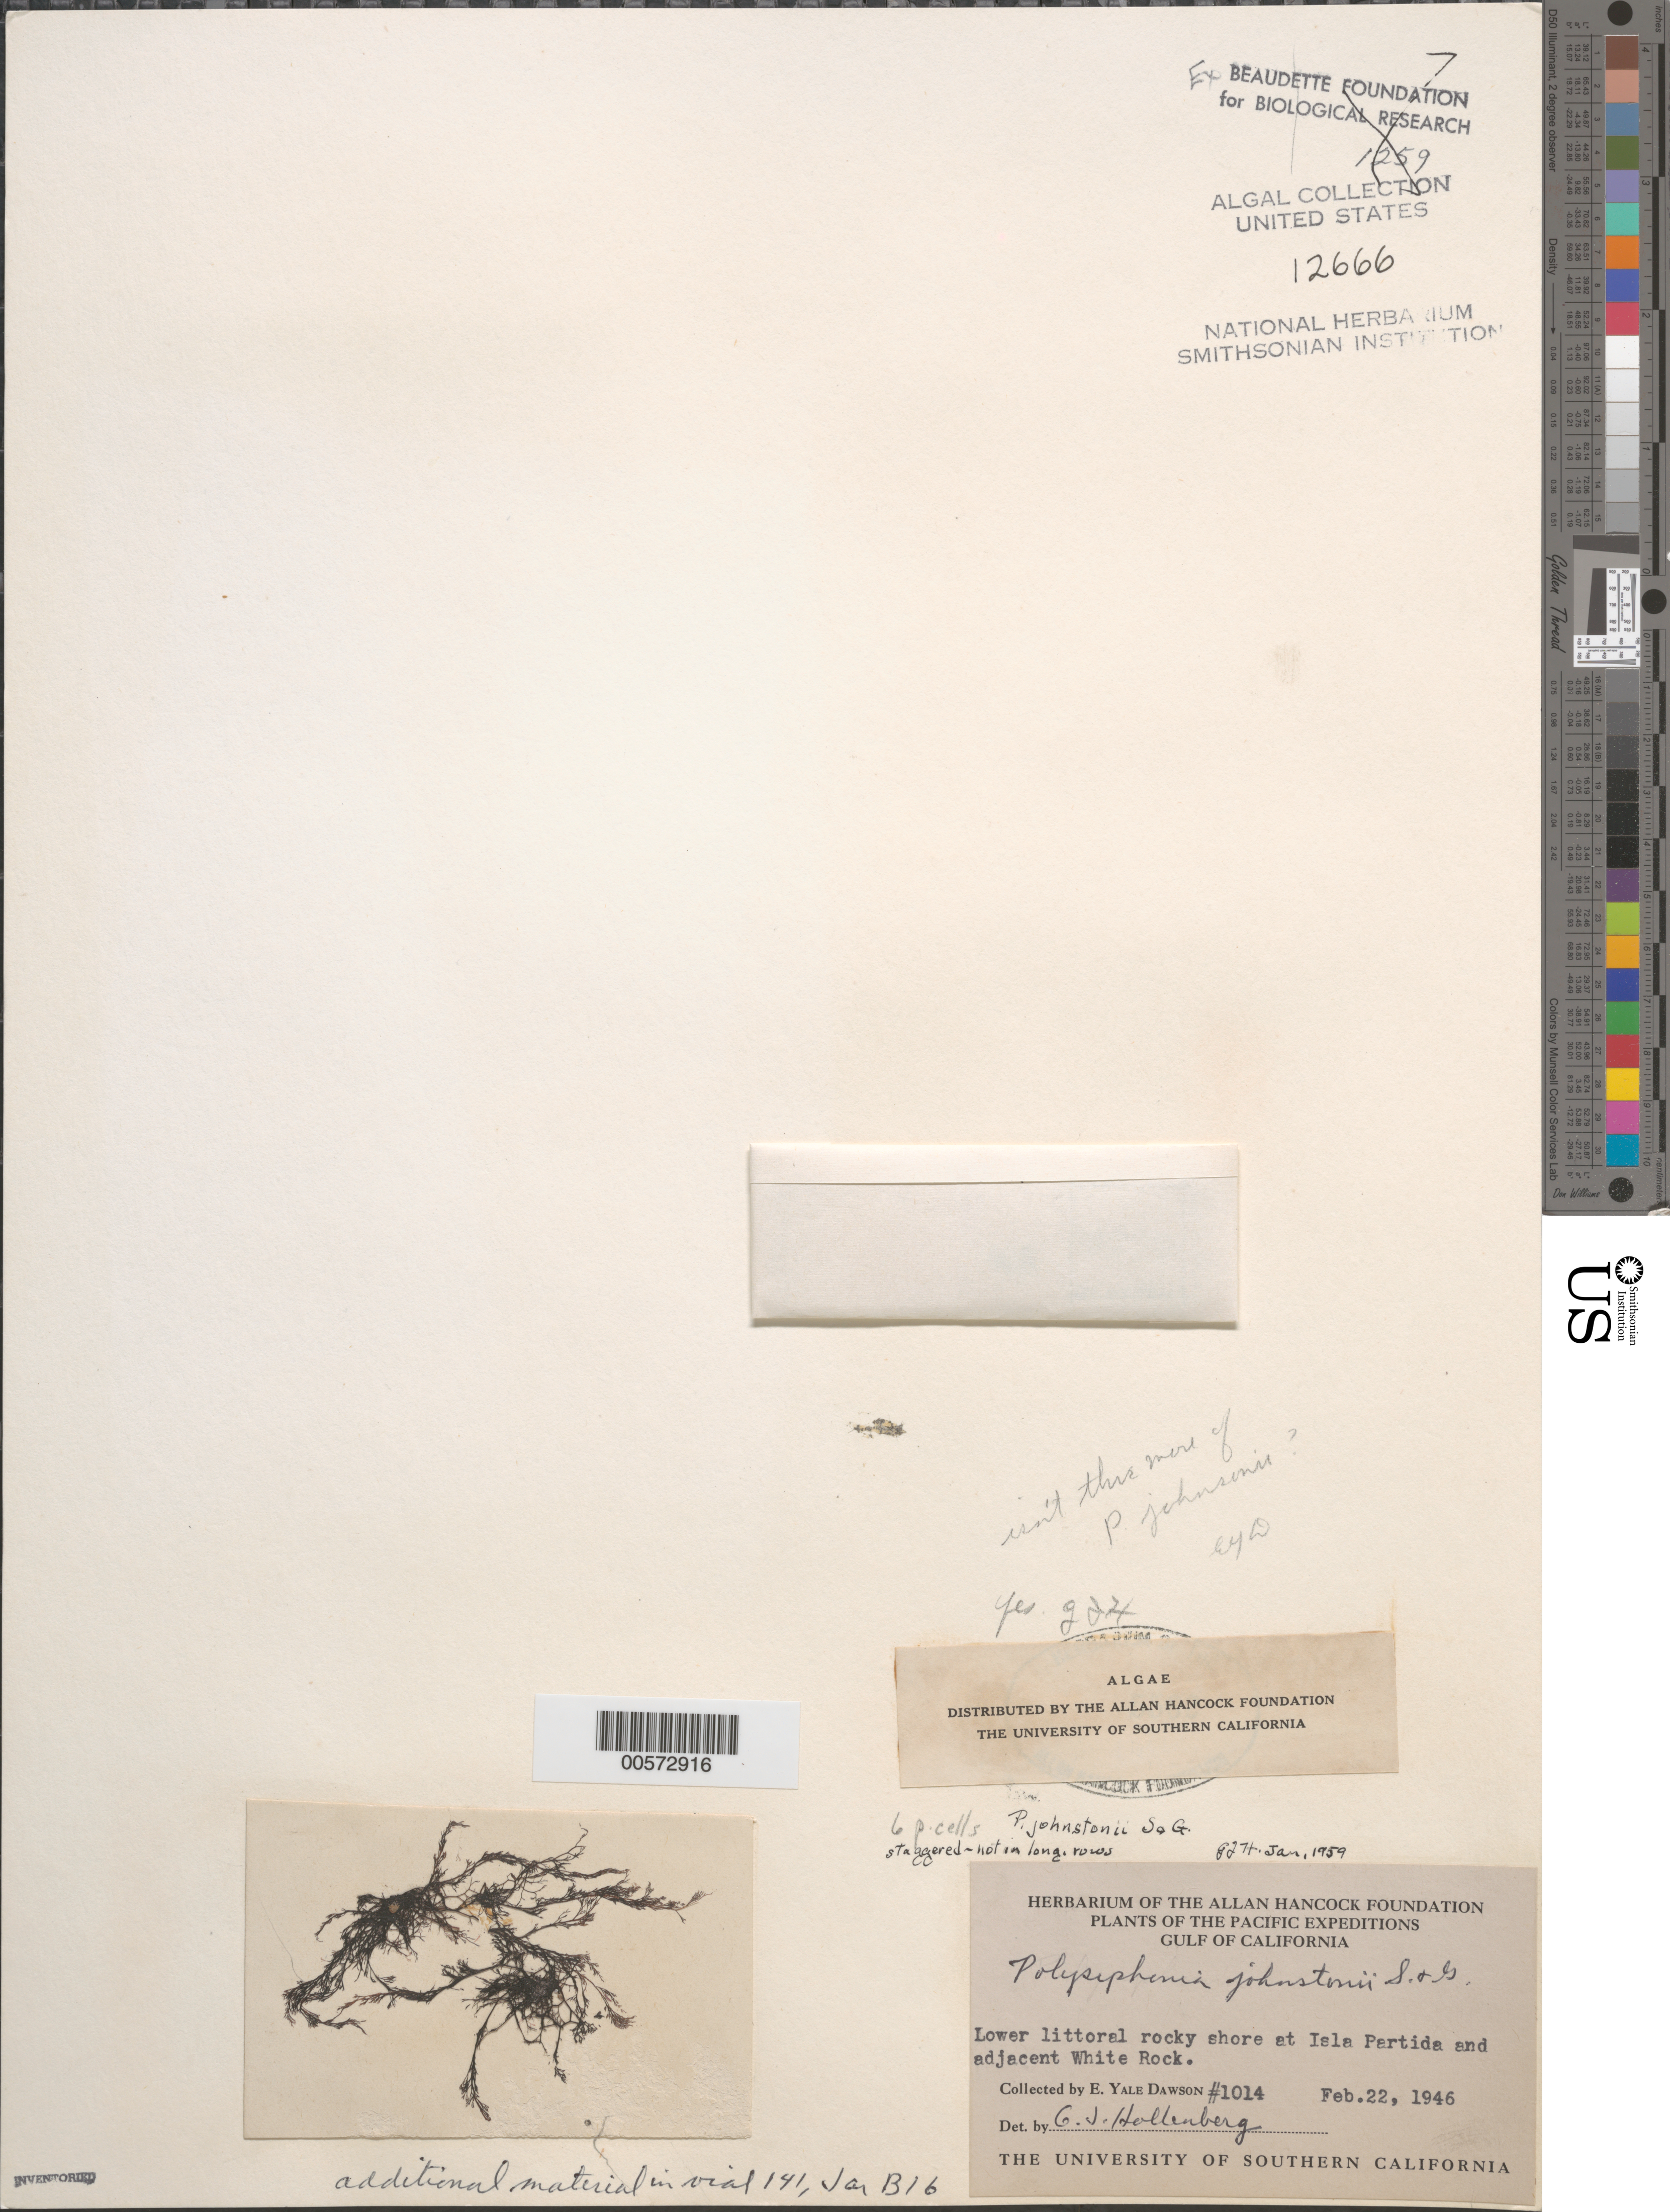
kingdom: Plantae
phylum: Rhodophyta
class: Florideophyceae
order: Ceramiales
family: Rhodomelaceae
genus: Melanothamnus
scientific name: Melanothamnus johnstonii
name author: (Setchell & N.L. Gardner) Diaz-Tapia & Maggs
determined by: Algae name updating Project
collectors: E. Y. Dawson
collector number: EYD 1014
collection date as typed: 22 Feb 1946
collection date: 1946-02-22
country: Mexico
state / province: Baja California Sur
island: Isla Partida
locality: And Roca Blanca (White Rock)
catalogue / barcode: US 12666